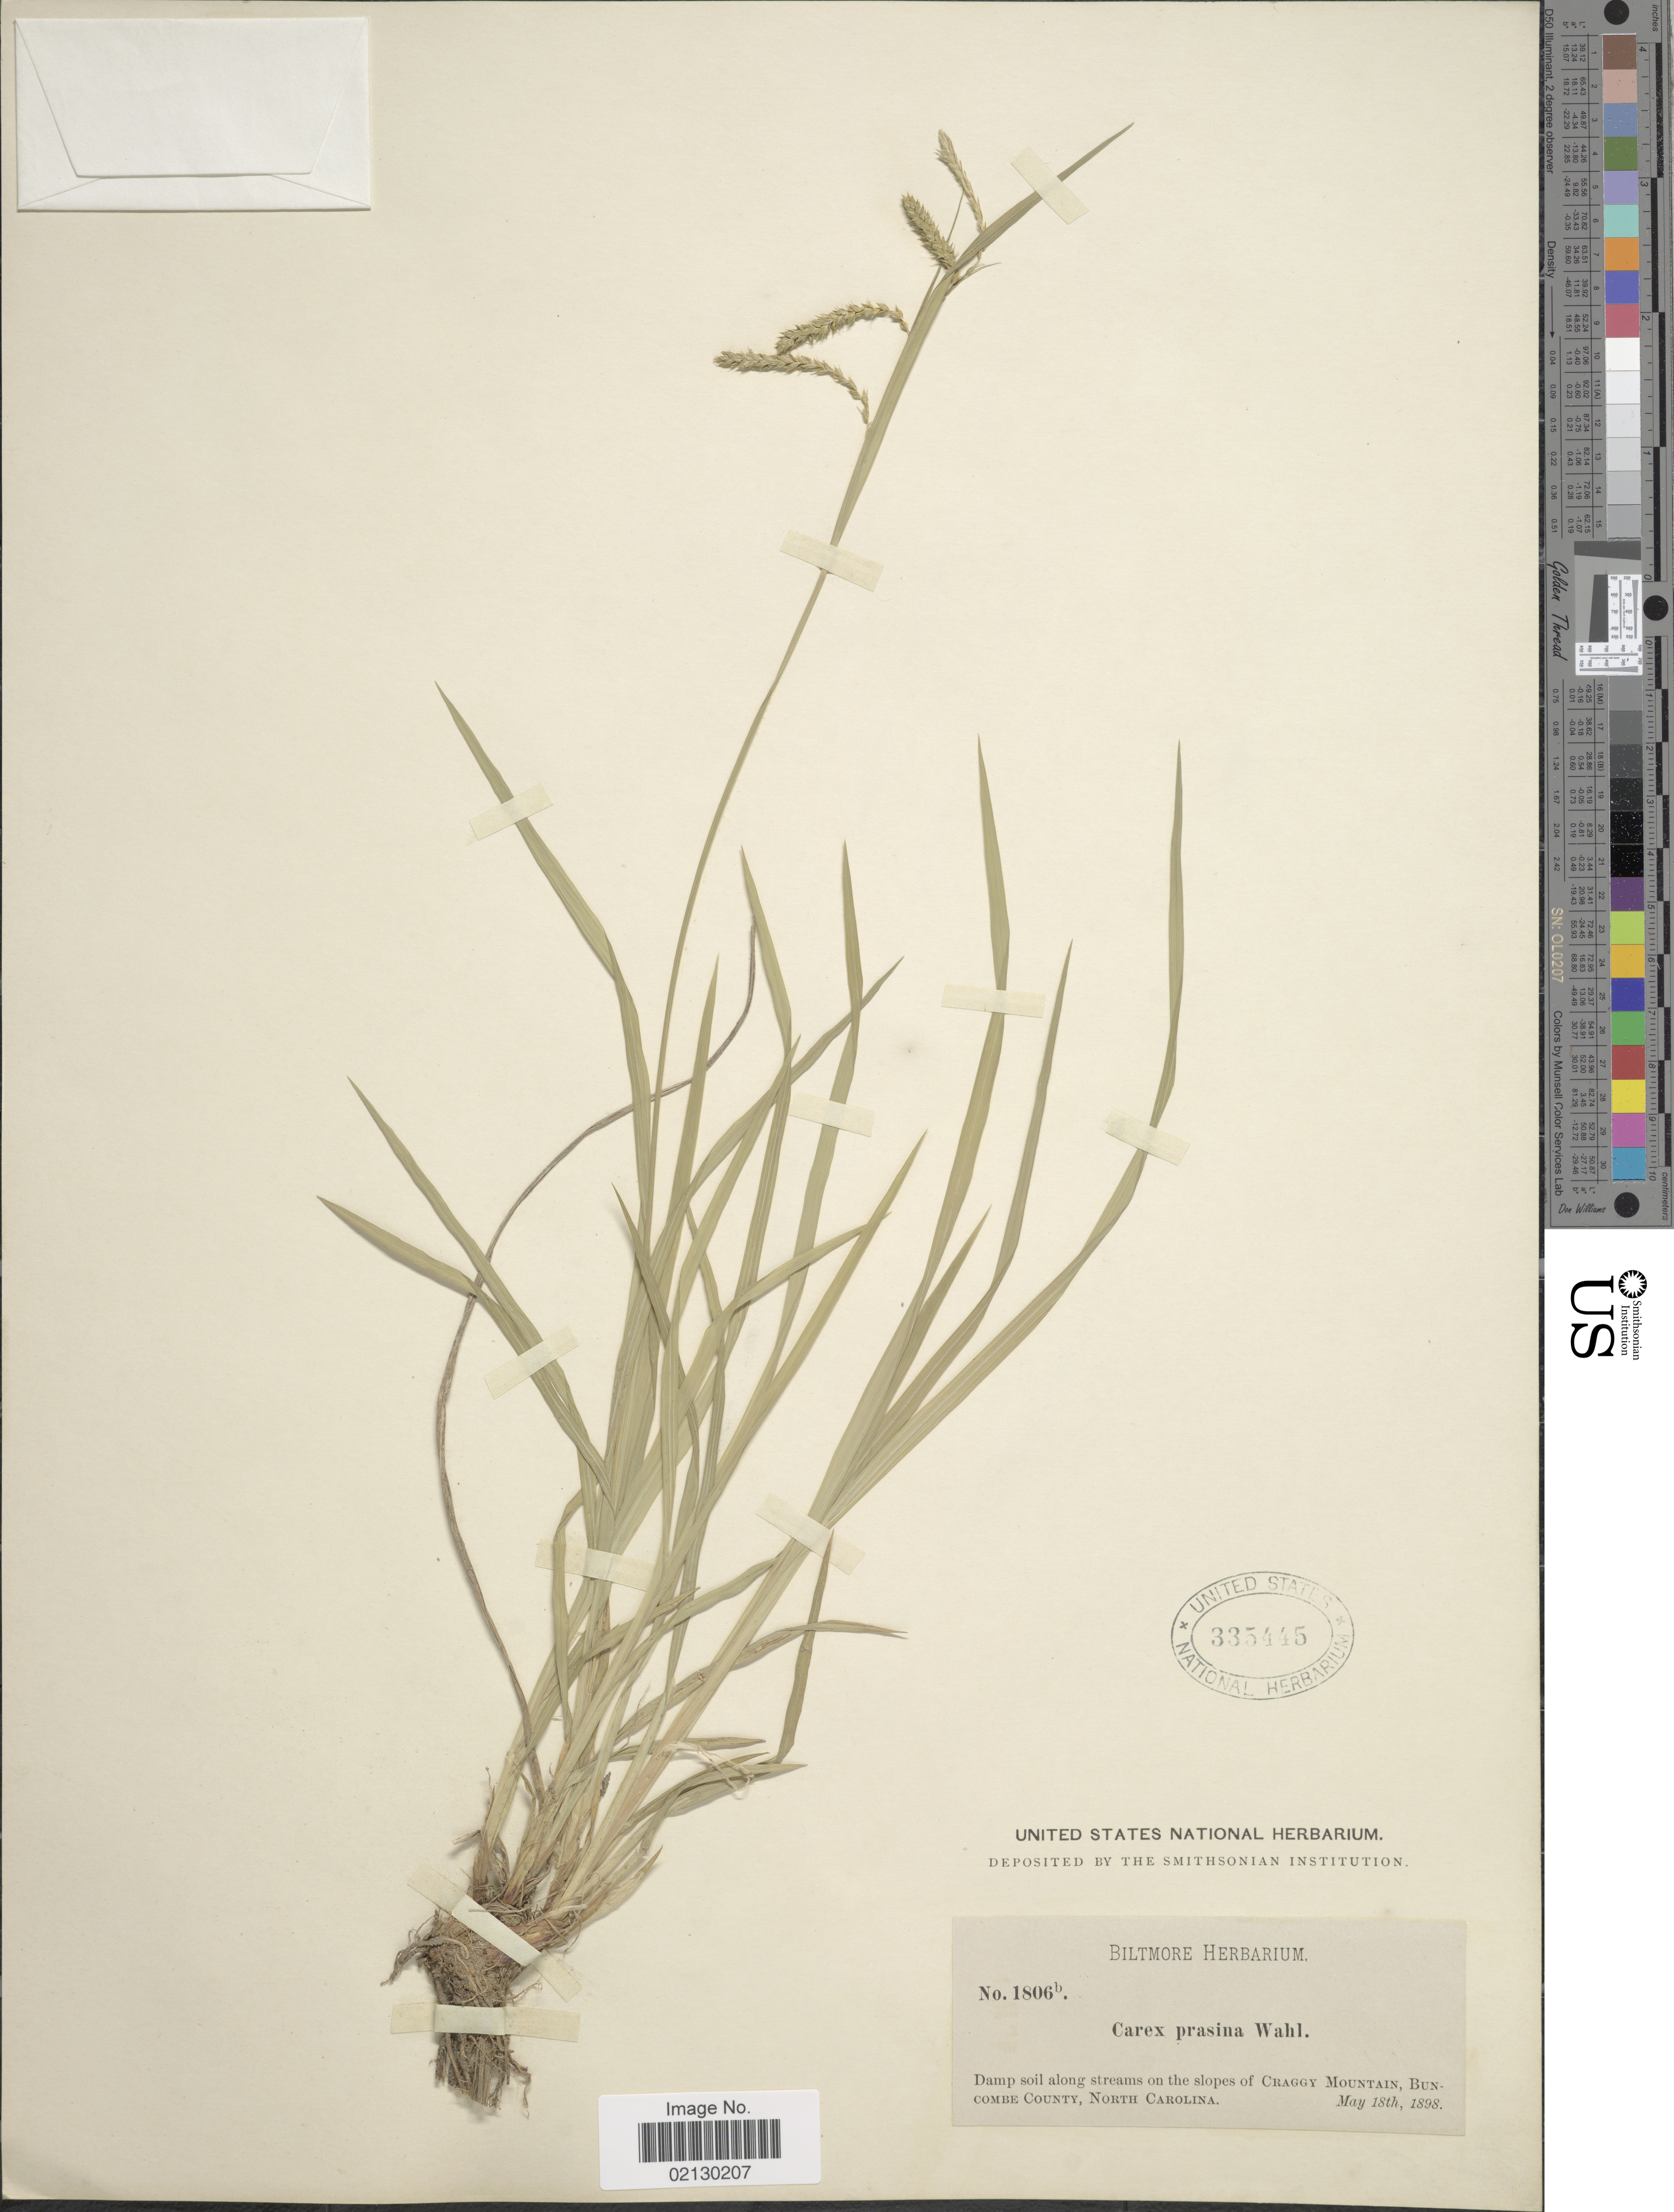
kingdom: Plantae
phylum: Tracheophyta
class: Liliopsida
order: Poales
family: Cyperaceae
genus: Carex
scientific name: Carex prasina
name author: Wahlenb.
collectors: ex herb. Biltmore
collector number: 1806b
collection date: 1898-05-18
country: United States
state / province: North Carolina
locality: Along streams on the slopes of Craggy Mountain, Buncombe County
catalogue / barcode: US 335445